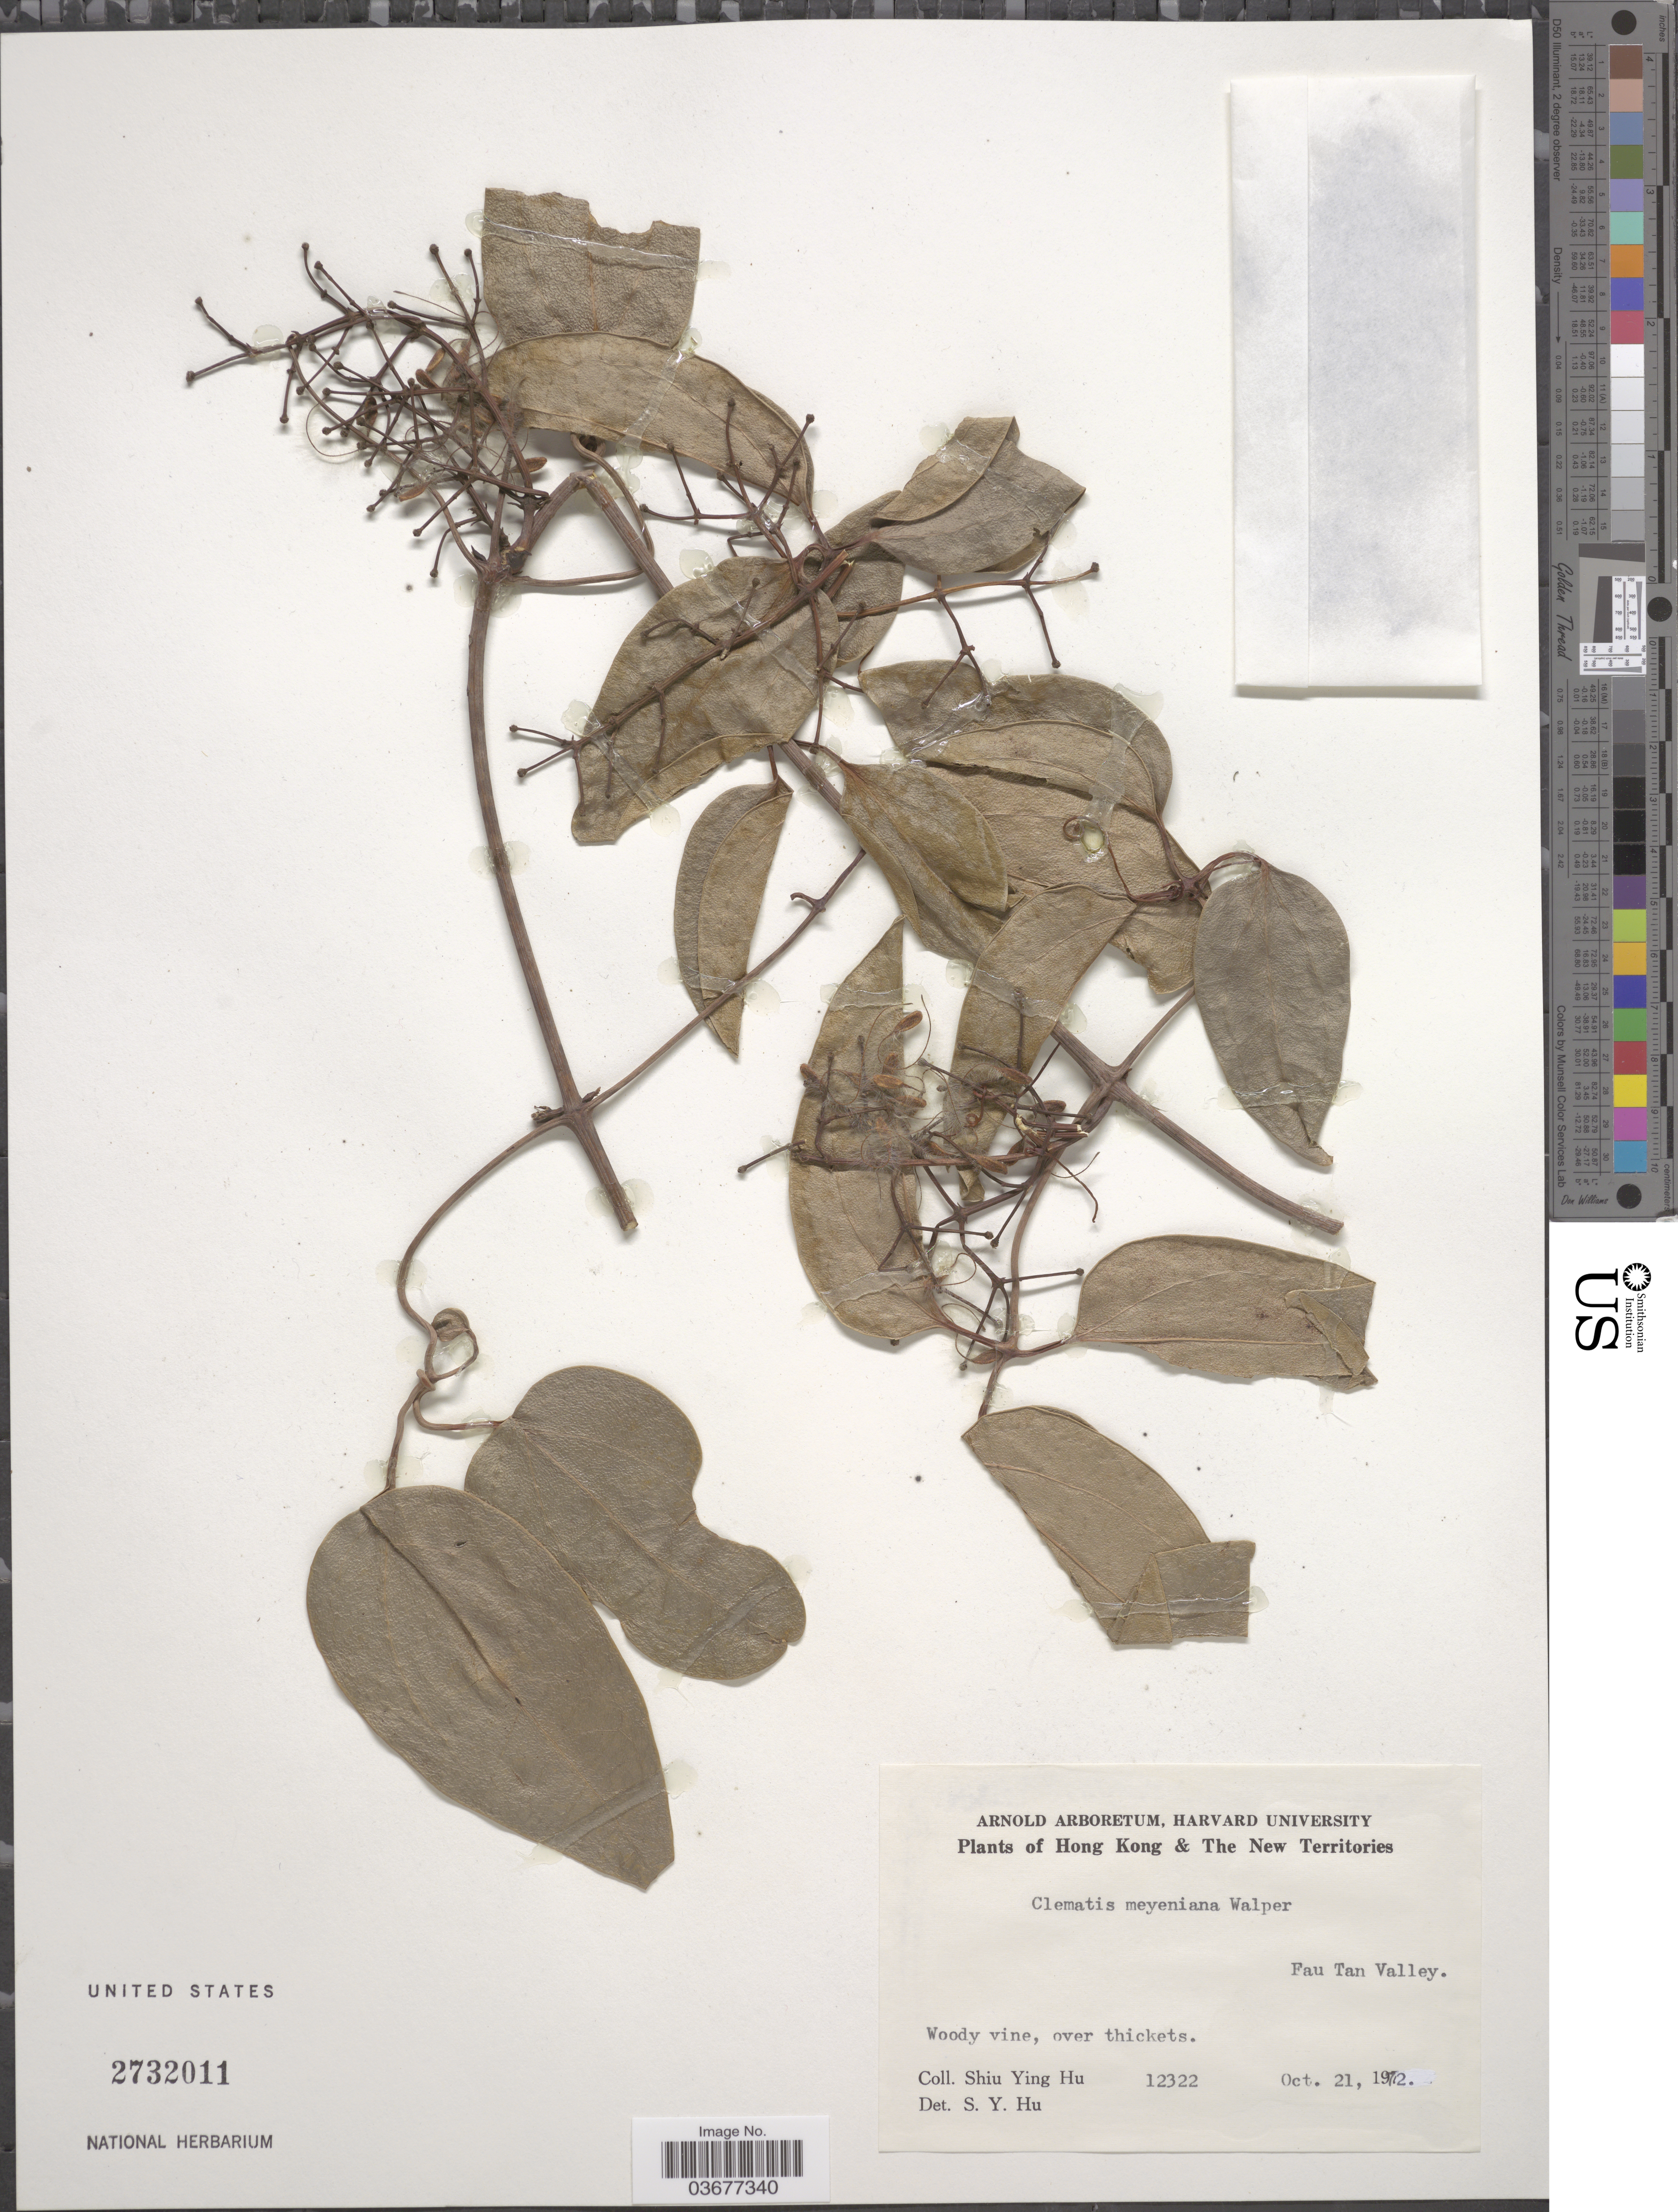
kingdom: Plantae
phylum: Tracheophyta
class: Magnoliopsida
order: Ranunculales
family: Ranunculaceae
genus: Clematis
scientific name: Clematis meyeniana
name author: Walp.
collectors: S. Y. Hu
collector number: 12322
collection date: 1972-10-21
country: China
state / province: Hong Kong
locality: The New Territories. Fau Tan Valley.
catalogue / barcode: US 2732011